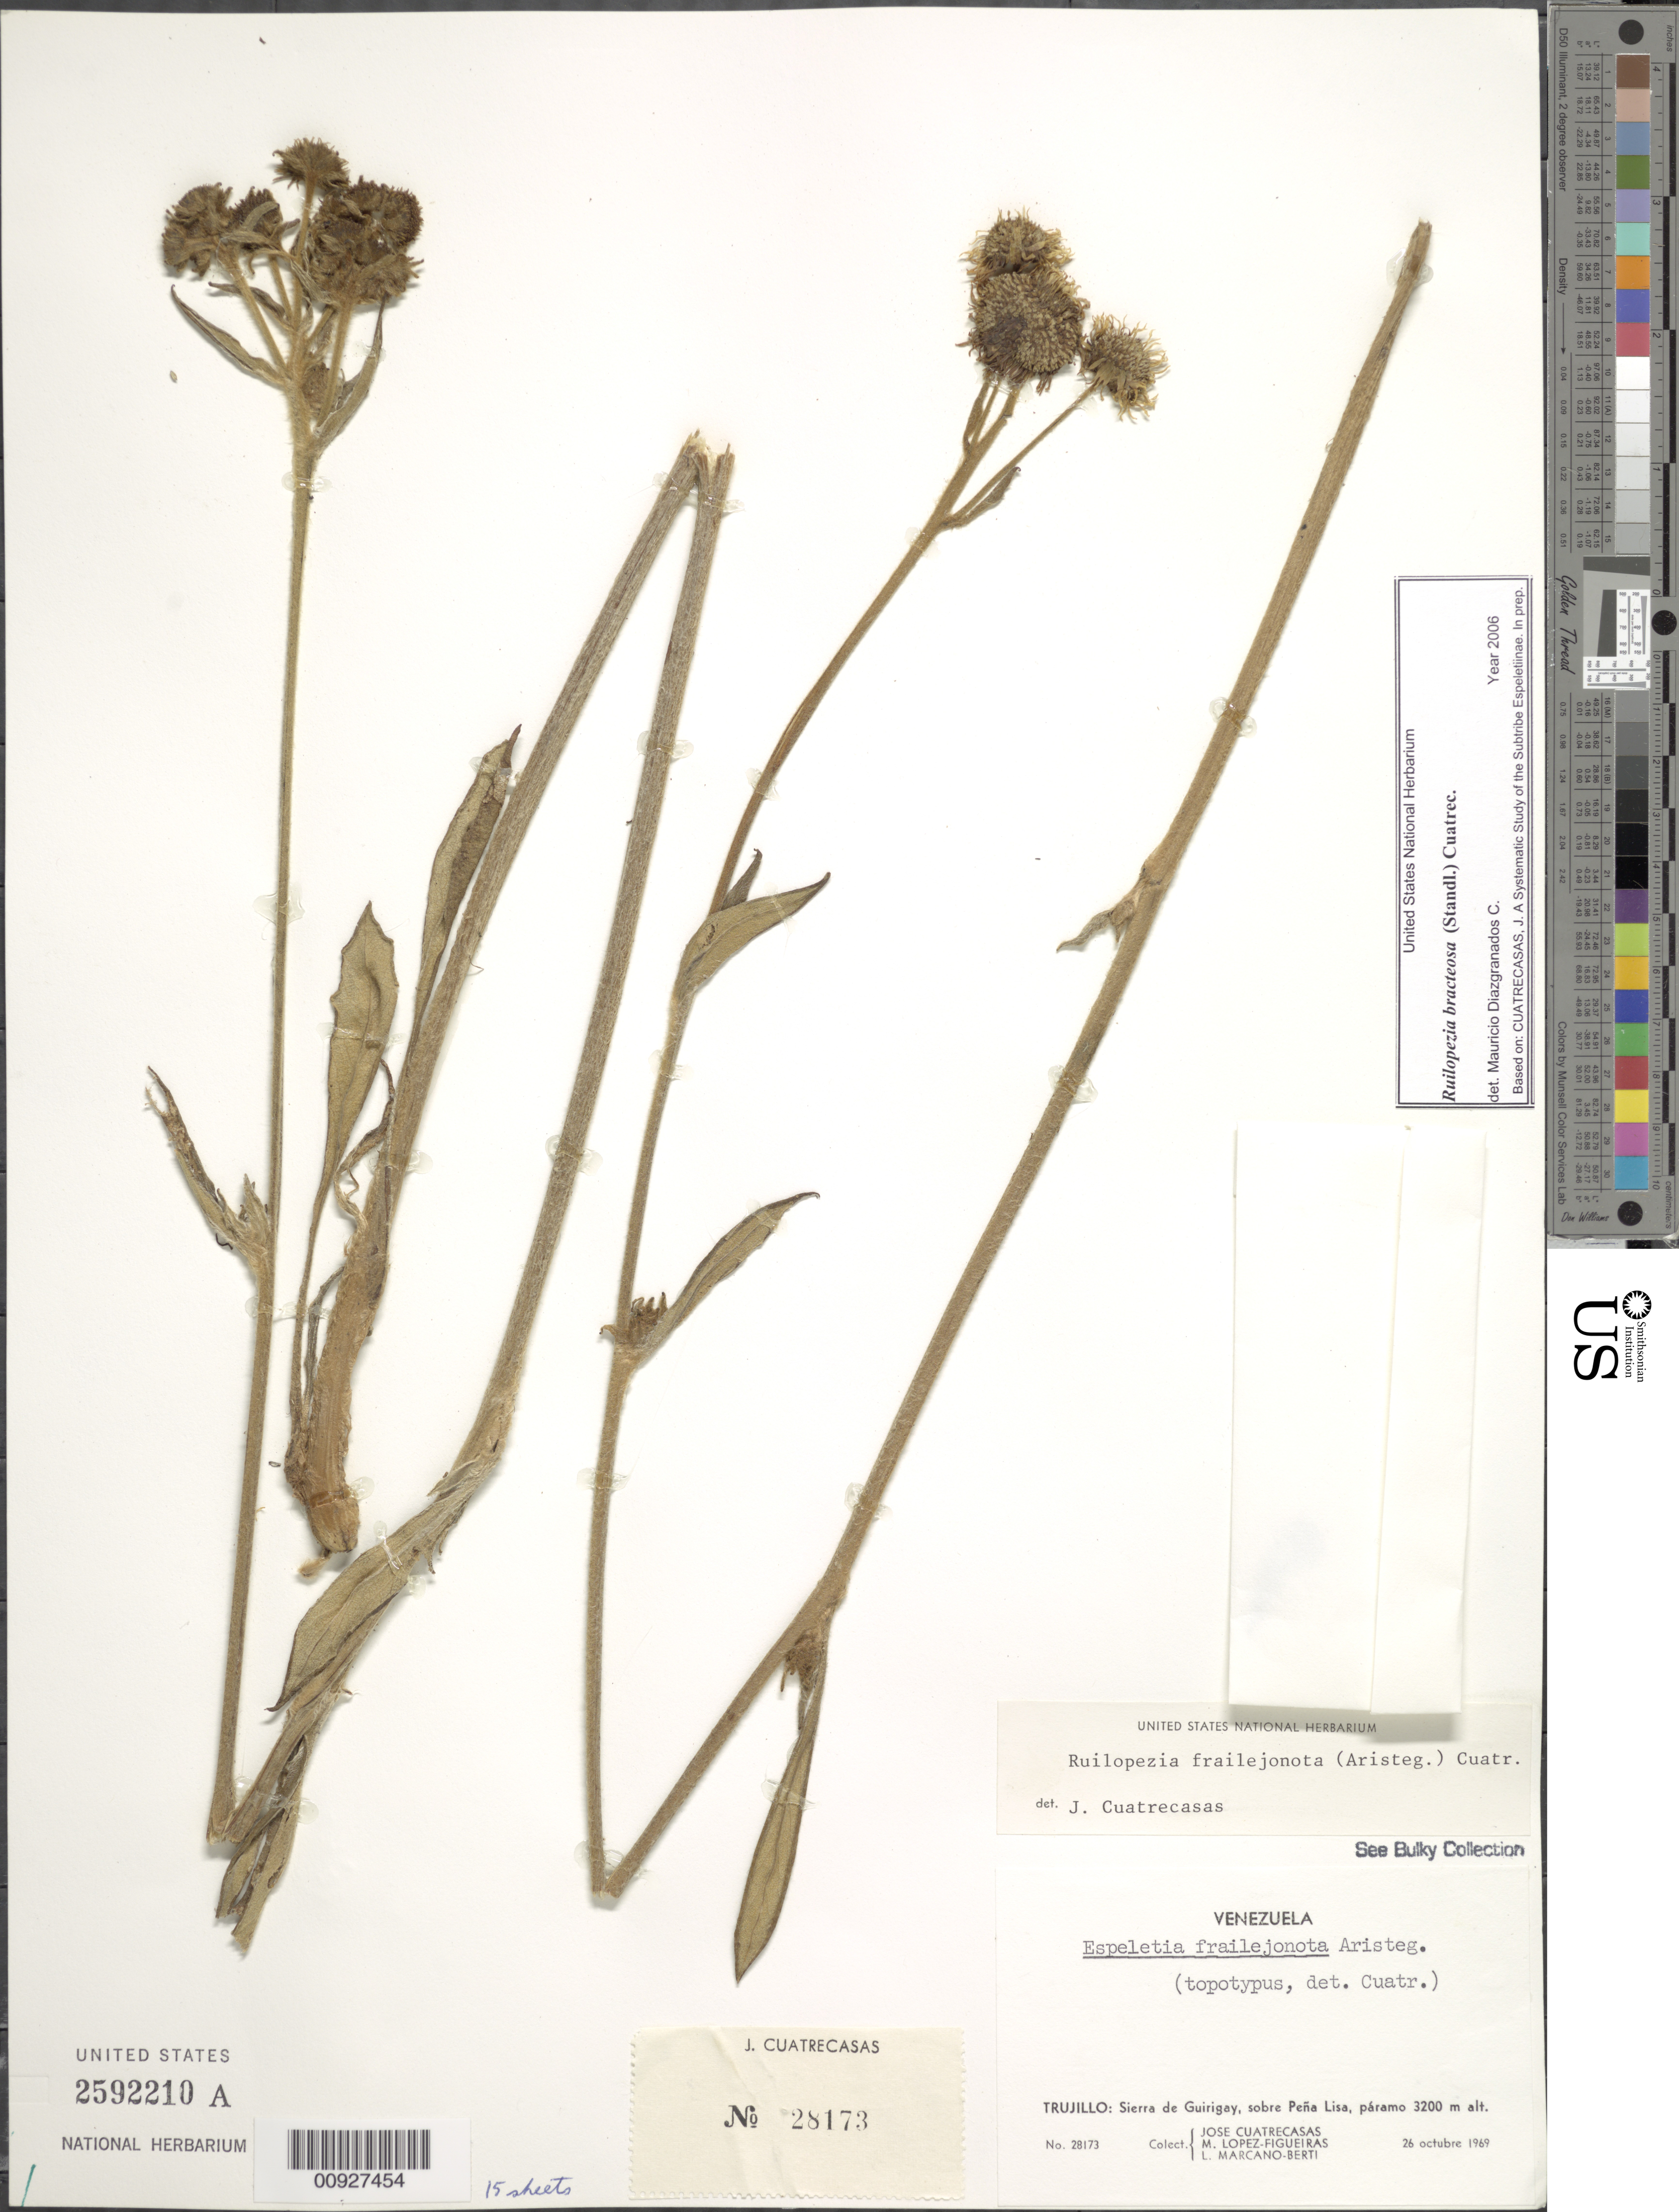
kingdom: Plantae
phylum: Tracheophyta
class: Magnoliopsida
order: Asterales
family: Asteraceae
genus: Ruilopezia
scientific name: Ruilopezia bracteosa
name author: (Standl.) Cuatrec.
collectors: J. Cuatrecasas, M. López Figueiras & L. Marcano-Berti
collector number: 28173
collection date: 1969-10-26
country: Venezuela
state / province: Trujillo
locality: Sierra de Guirigay, sobre Pena Lisa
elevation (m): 3200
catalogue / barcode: US 2592210A